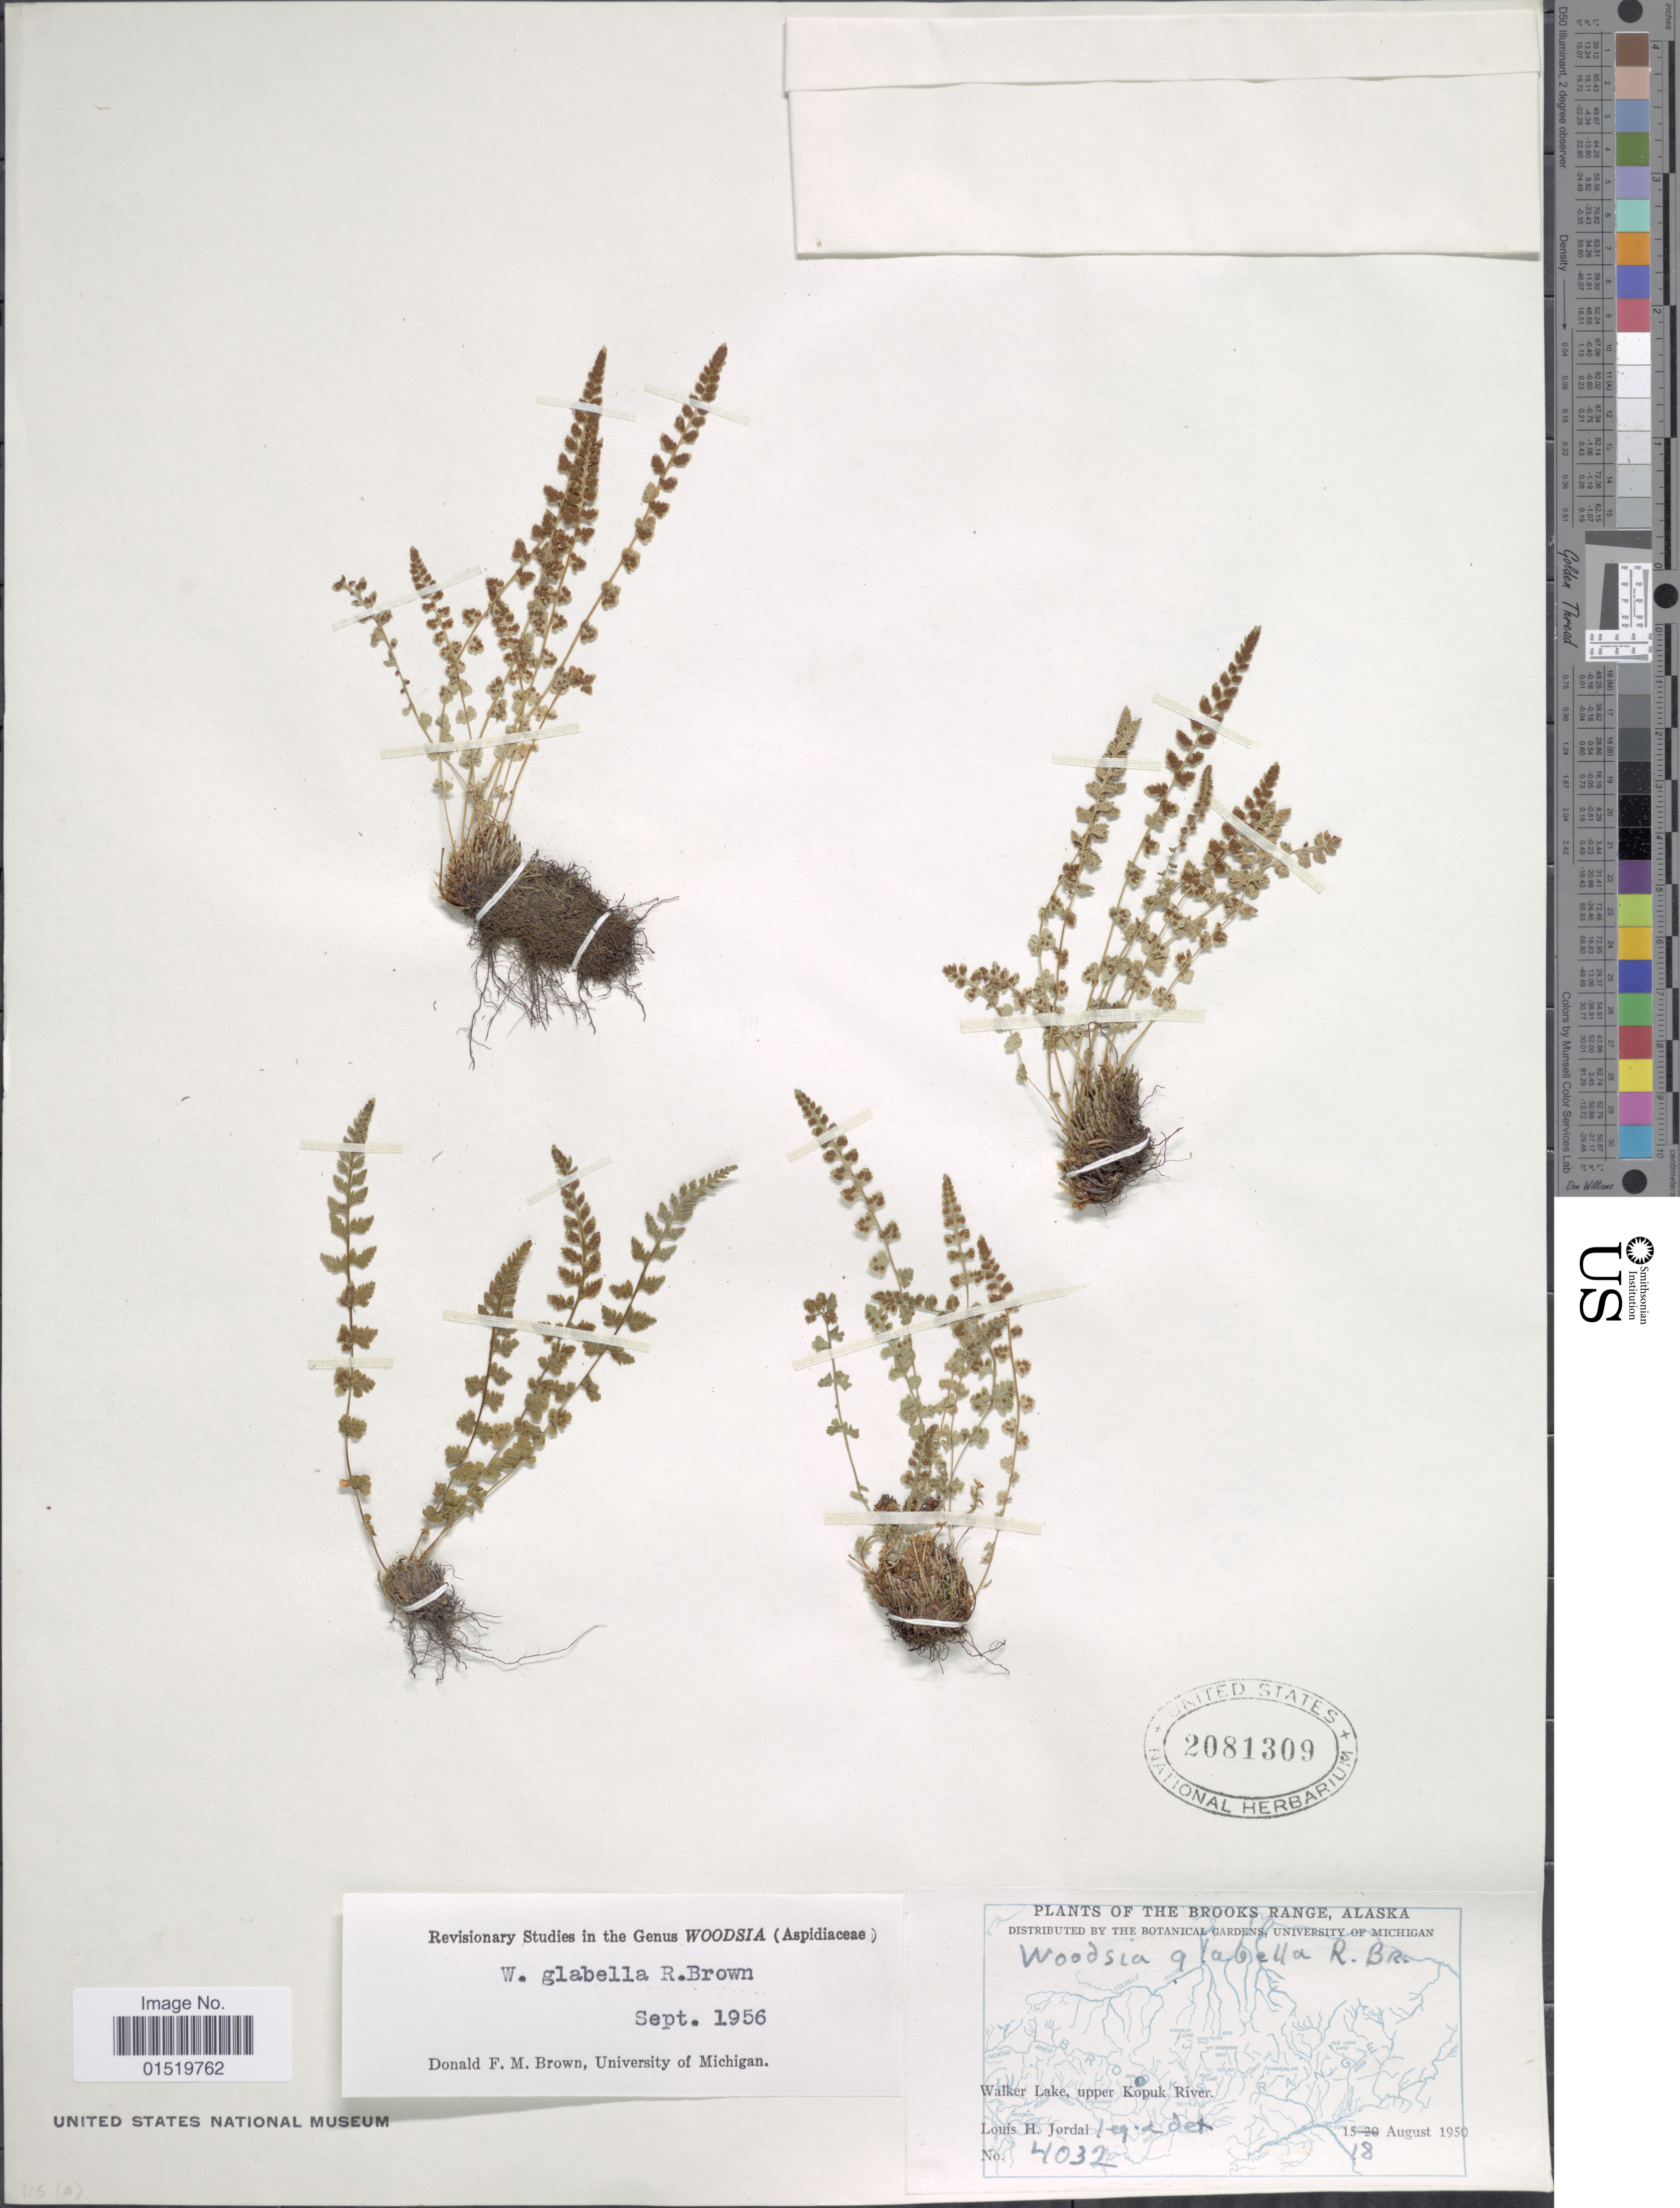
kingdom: Plantae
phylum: Tracheophyta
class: Polypodiopsida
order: Polypodiales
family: Woodsiaceae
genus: Woodsia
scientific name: Woodsia glabella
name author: R. Br.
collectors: L. Jordal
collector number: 4032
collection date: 1950-08-18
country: United States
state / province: Alaska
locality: The Brooks Range, Walker Lake, upper Kopuk River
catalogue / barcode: US 2081309